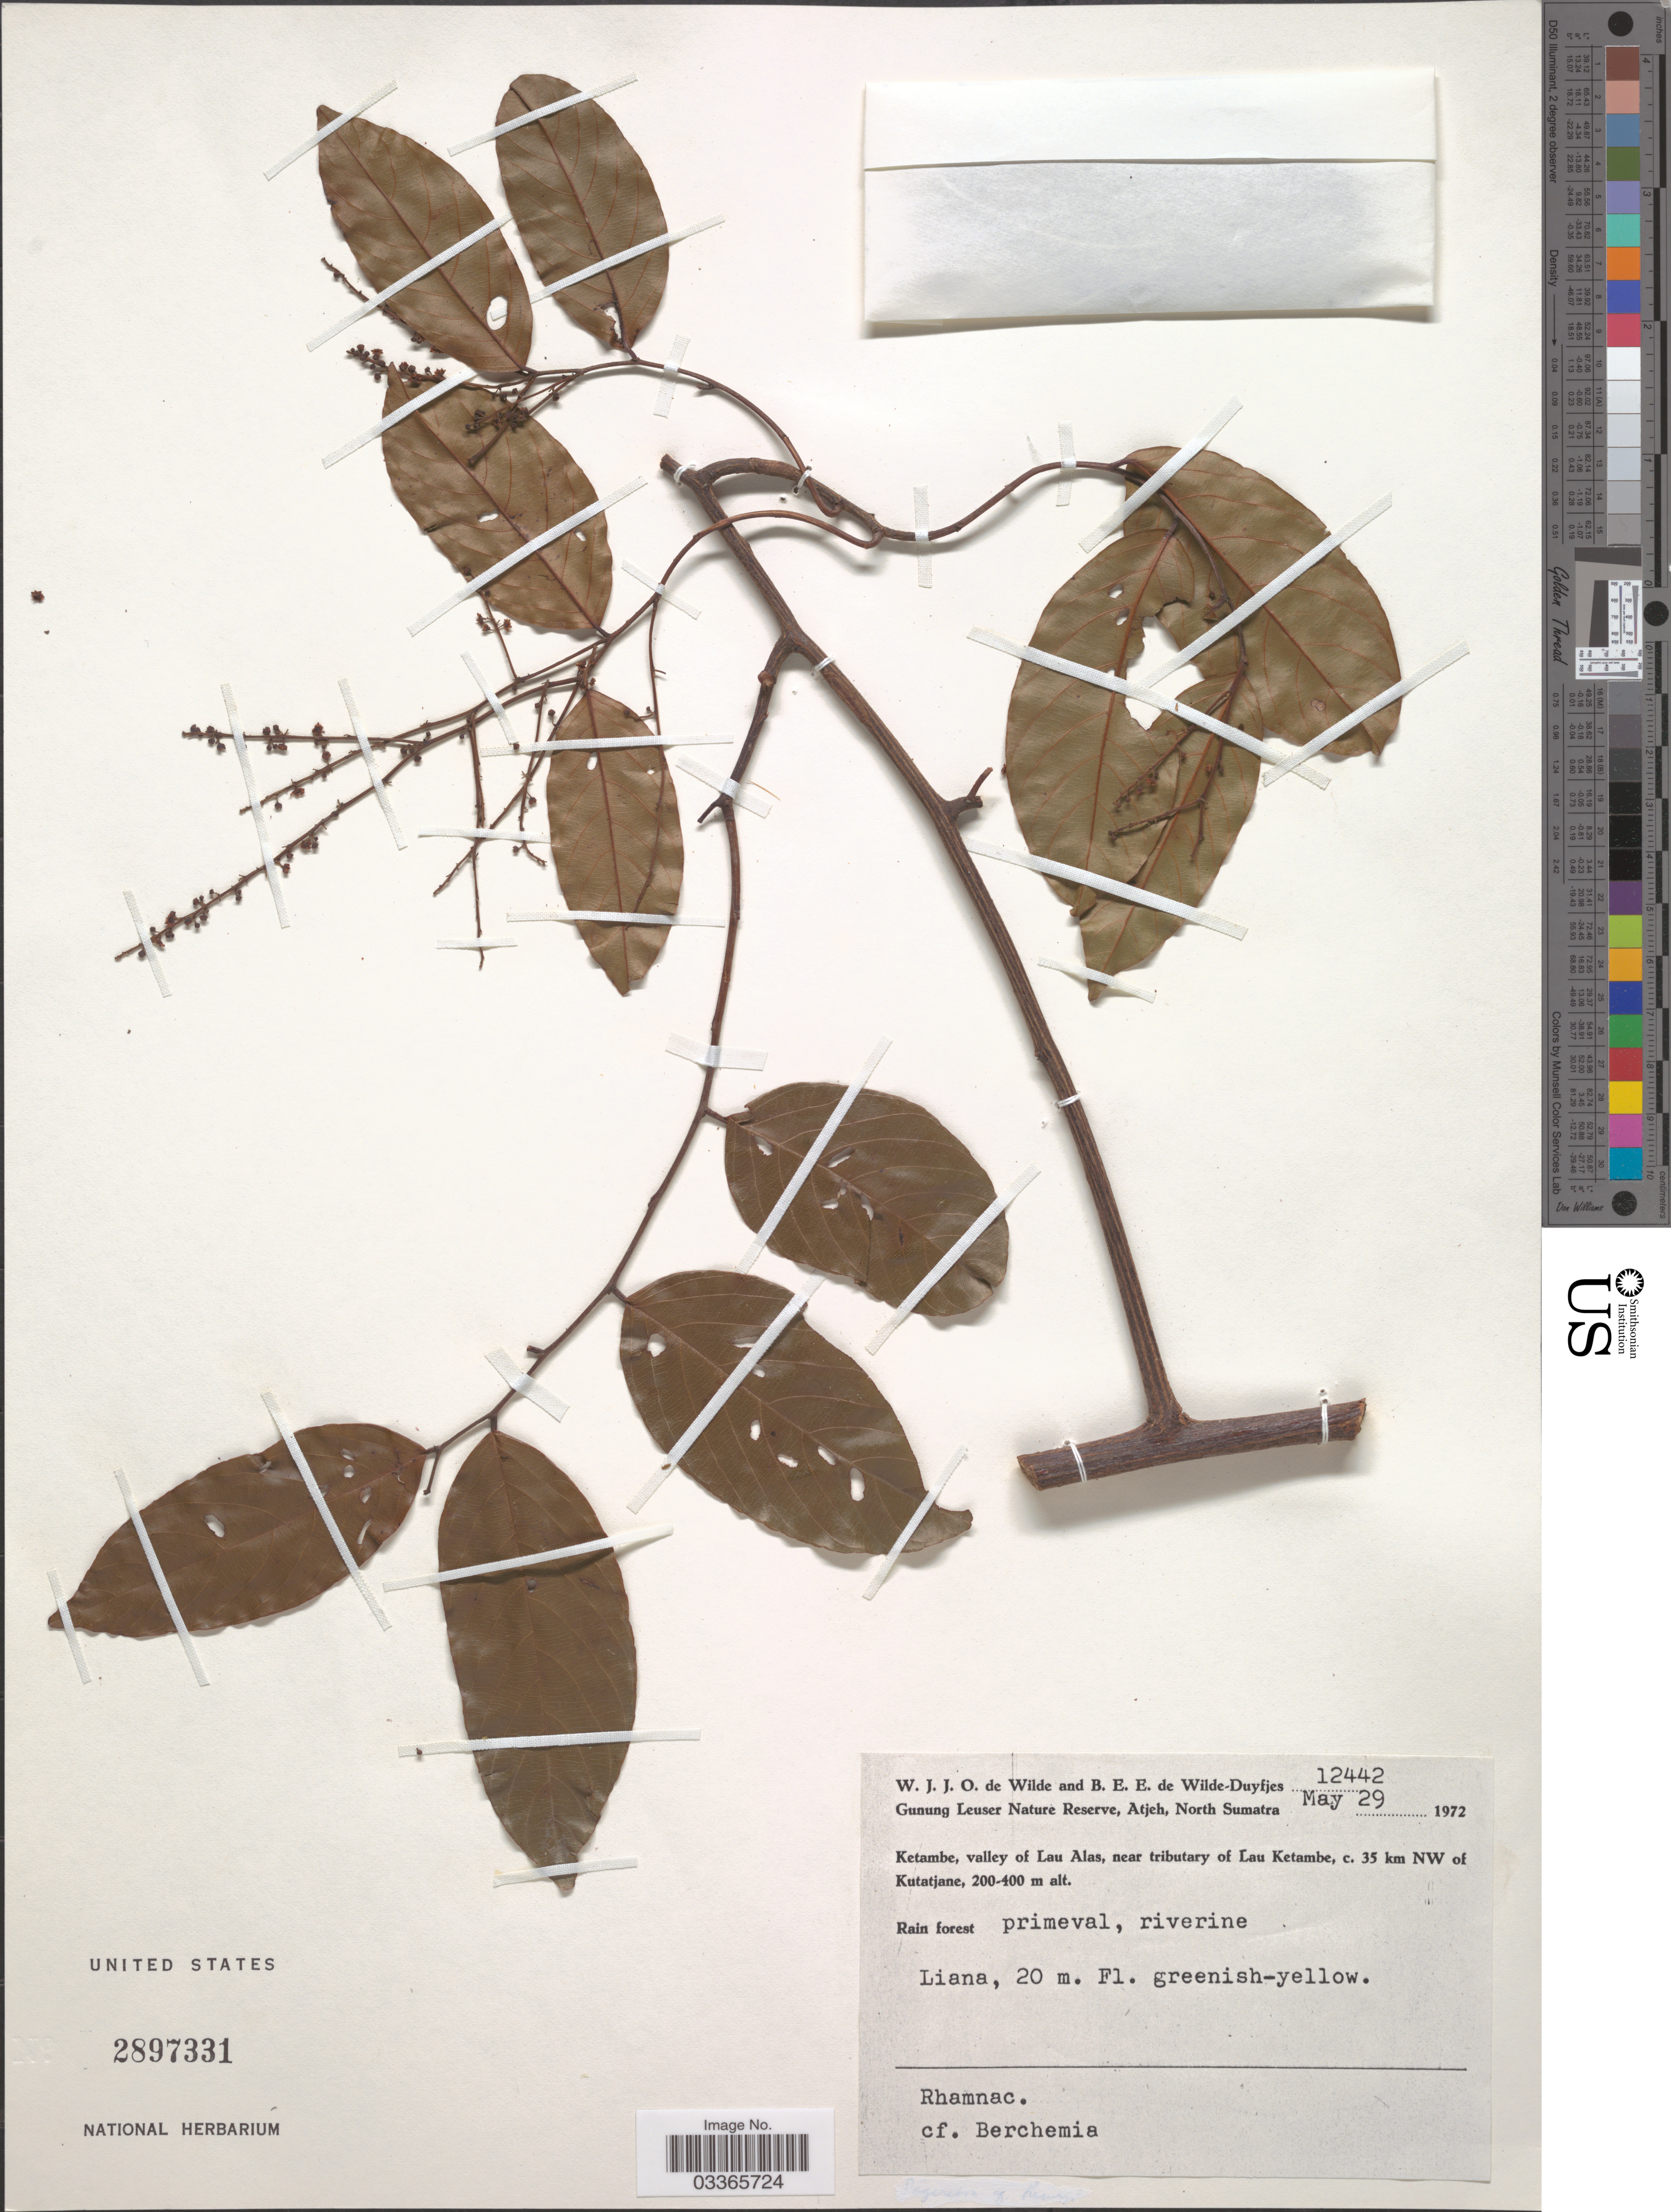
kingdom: Plantae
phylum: Tracheophyta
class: Magnoliopsida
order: Rosales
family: Rhamnaceae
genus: Berchemia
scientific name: Berchemia sp.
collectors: W. J. de Wilde & B. E. de Wilde-Duyfjes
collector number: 12442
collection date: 1972-05-29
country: Indonesia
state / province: Sumatra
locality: Gunung Leuser Nature Reserve, Atjeh, North Sumatra. Ketambe, valley of Lau Alas, near tributary of Lau Ketambe, c. 35 km NW of Kutatjane. Riverine.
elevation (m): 200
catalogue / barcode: US 2897331